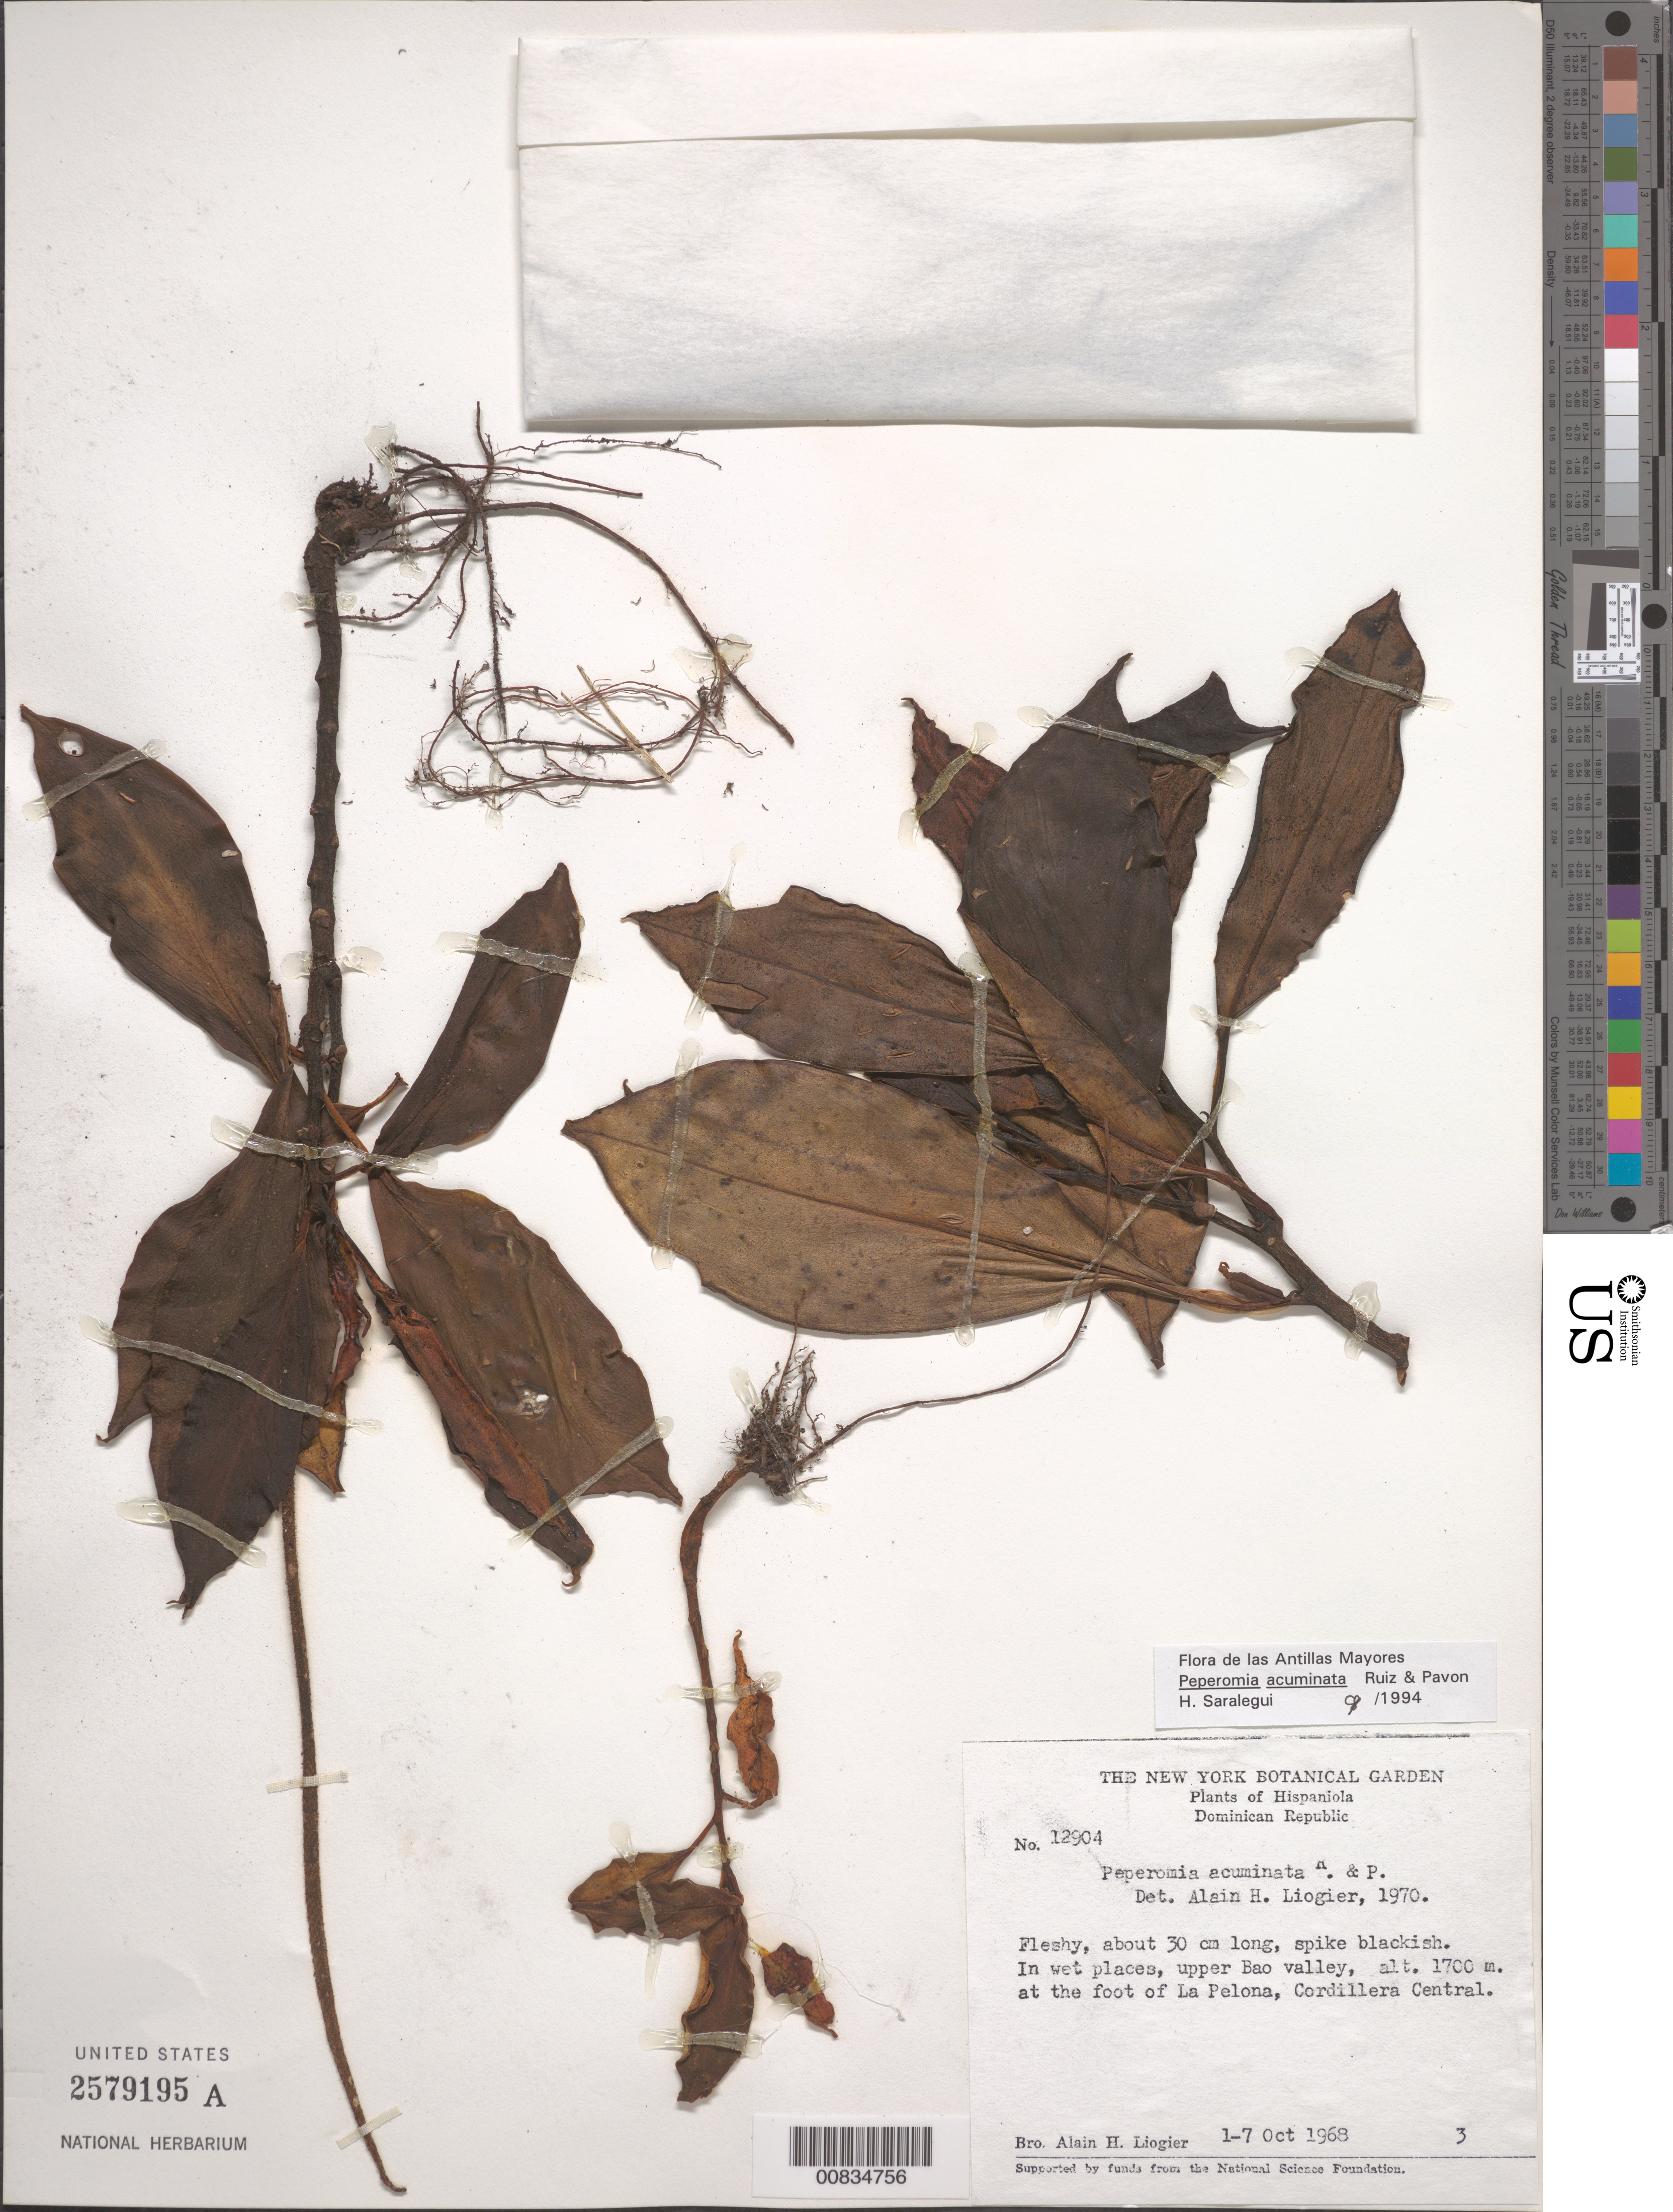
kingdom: Plantae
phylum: Tracheophyta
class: Magnoliopsida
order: Piperales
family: Piperaceae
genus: Peperomia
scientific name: Peperomia acuminata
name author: Ruiz & Pav.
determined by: Saralegui Boza, H., (HAJB), Jardin Botanico Nacional (Habana)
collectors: A. H. Liogier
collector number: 12904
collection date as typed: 01 Oct 1968 to 07 Oct 1968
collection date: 1968-10-01/1968-10-07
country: Dominican Republic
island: Hispaniola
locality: Upper Bao Valley, at the foot of La Pelona, Cordillera Central.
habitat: In wet places.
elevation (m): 1700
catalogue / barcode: US 2579195A